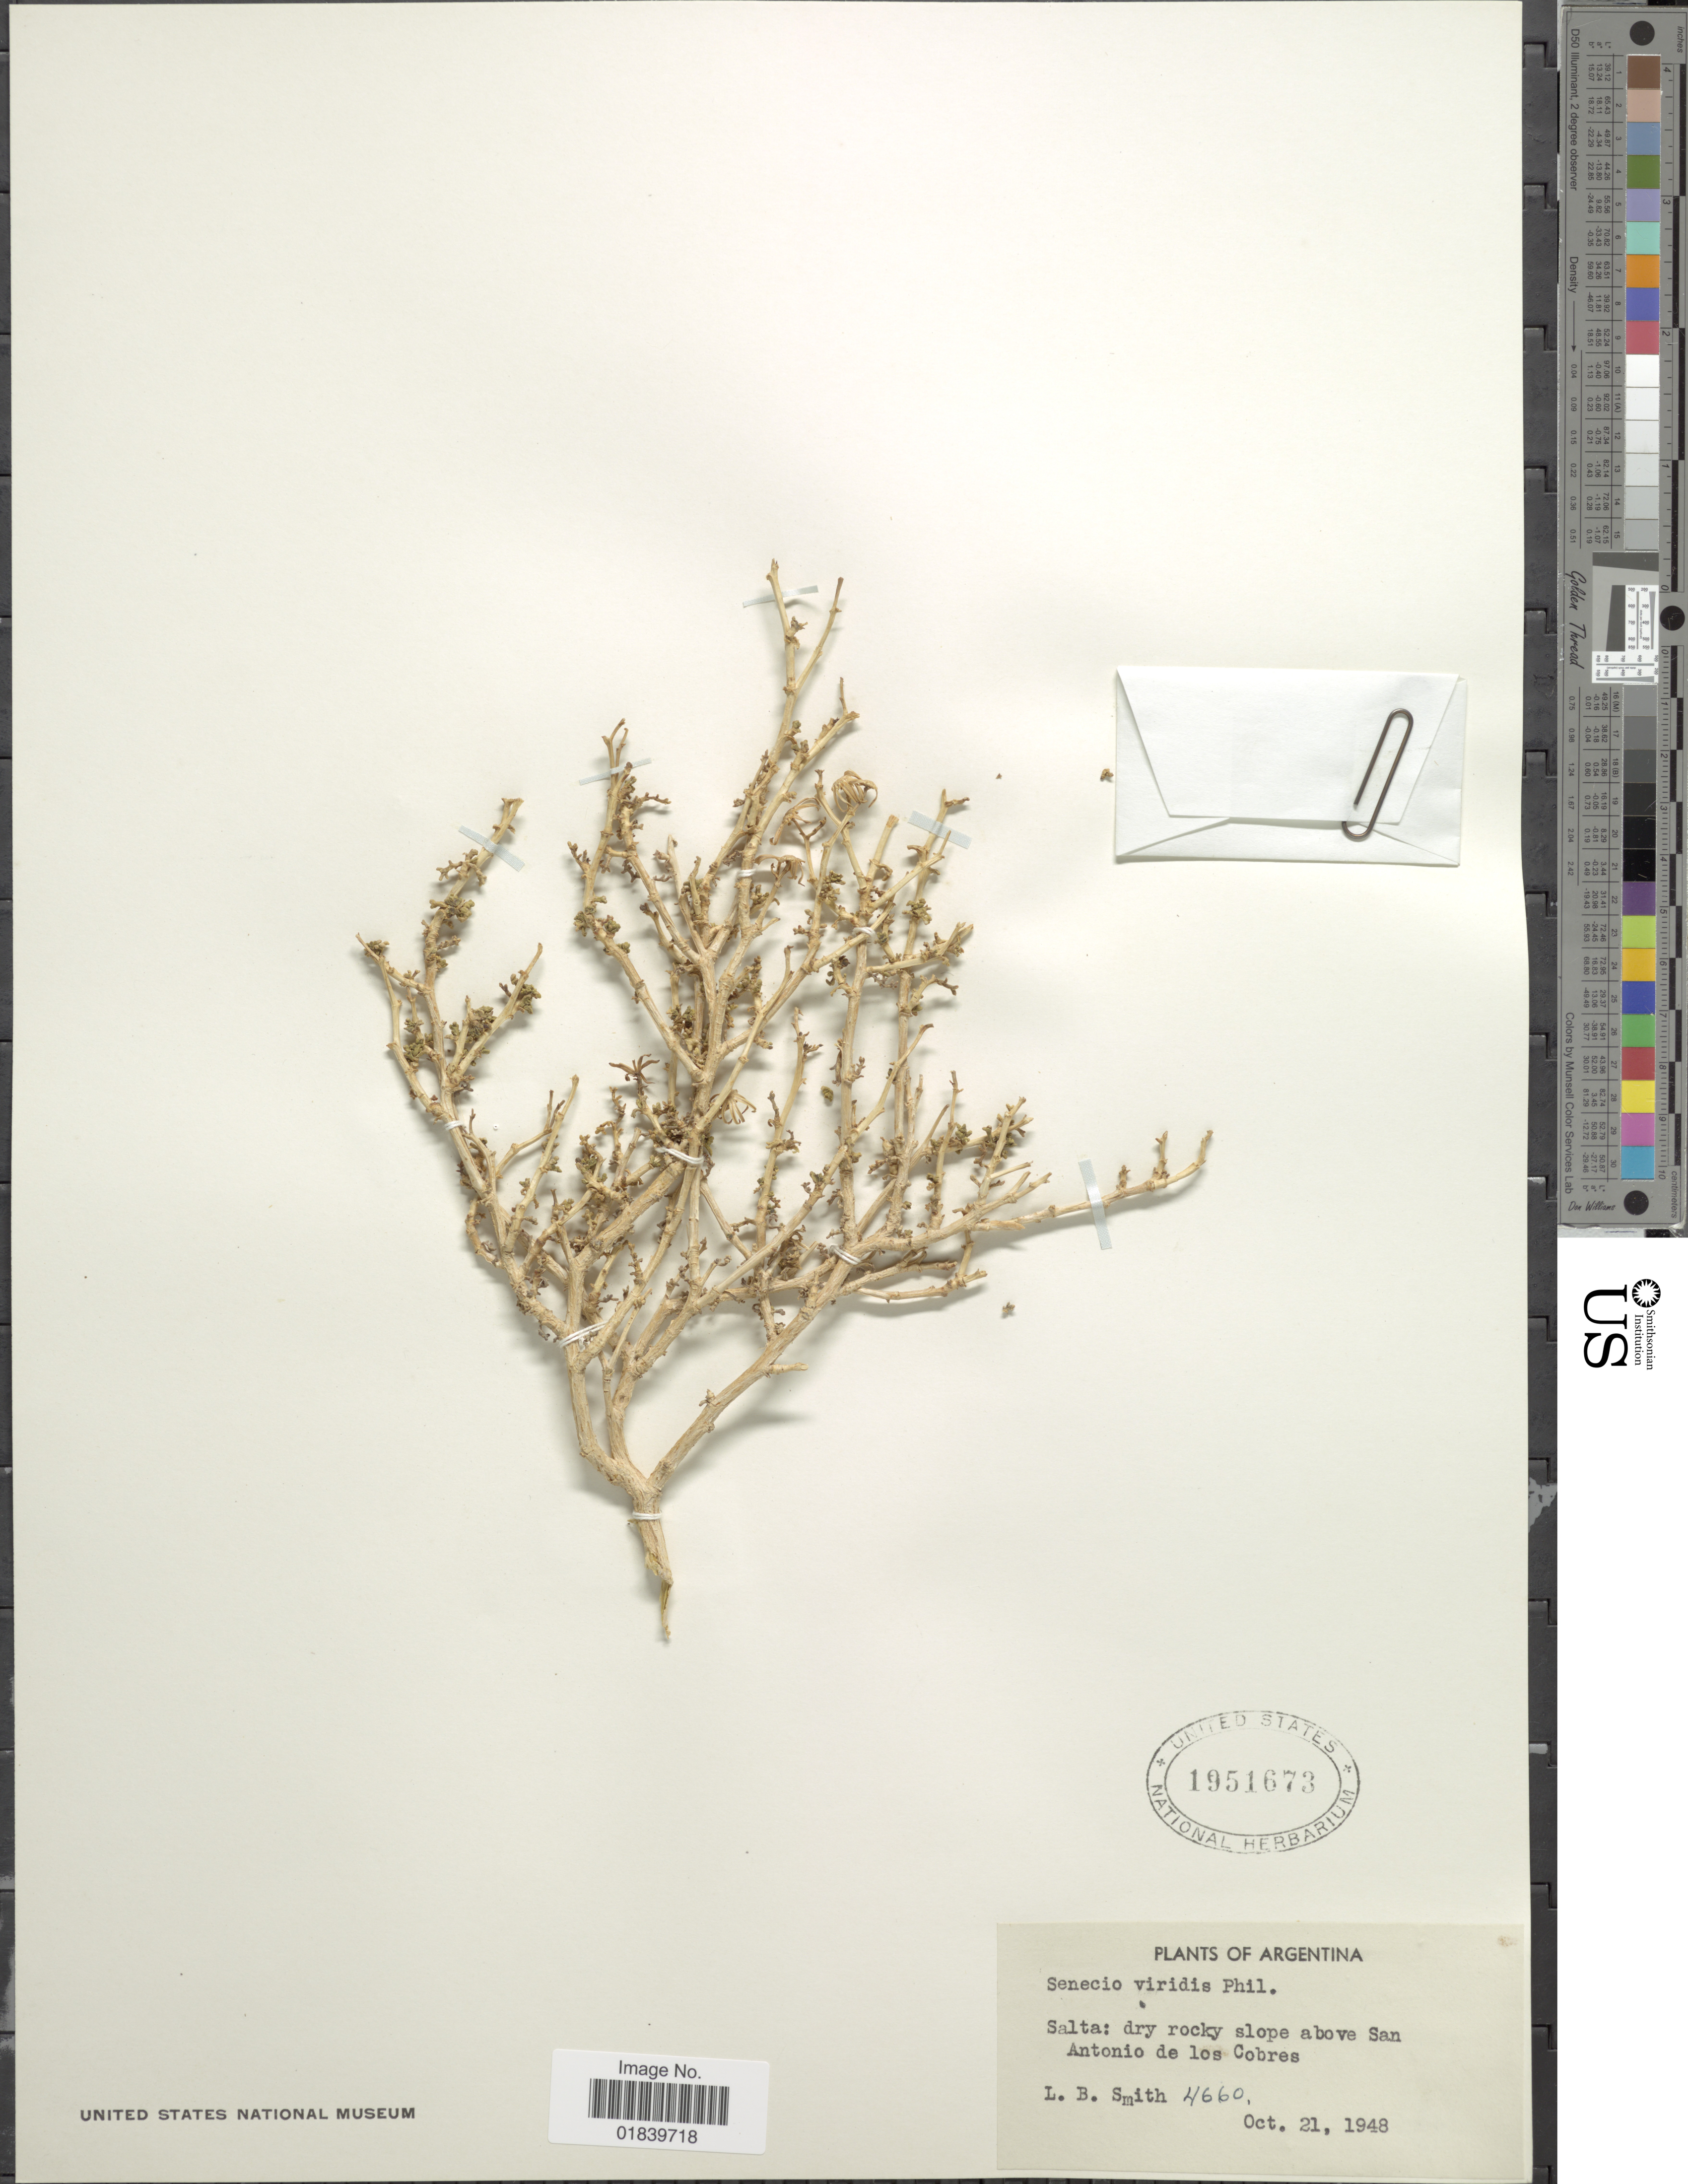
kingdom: Plantae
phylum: Tracheophyta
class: Magnoliopsida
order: Asterales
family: Asteraceae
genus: Senecio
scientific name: Senecio viridis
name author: Phil.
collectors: L. Smith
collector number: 4660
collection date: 1948-10-21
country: Argentina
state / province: Salta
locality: Salta: dry rocky slope above San Antonio de los Cobres.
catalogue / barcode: US 1951673